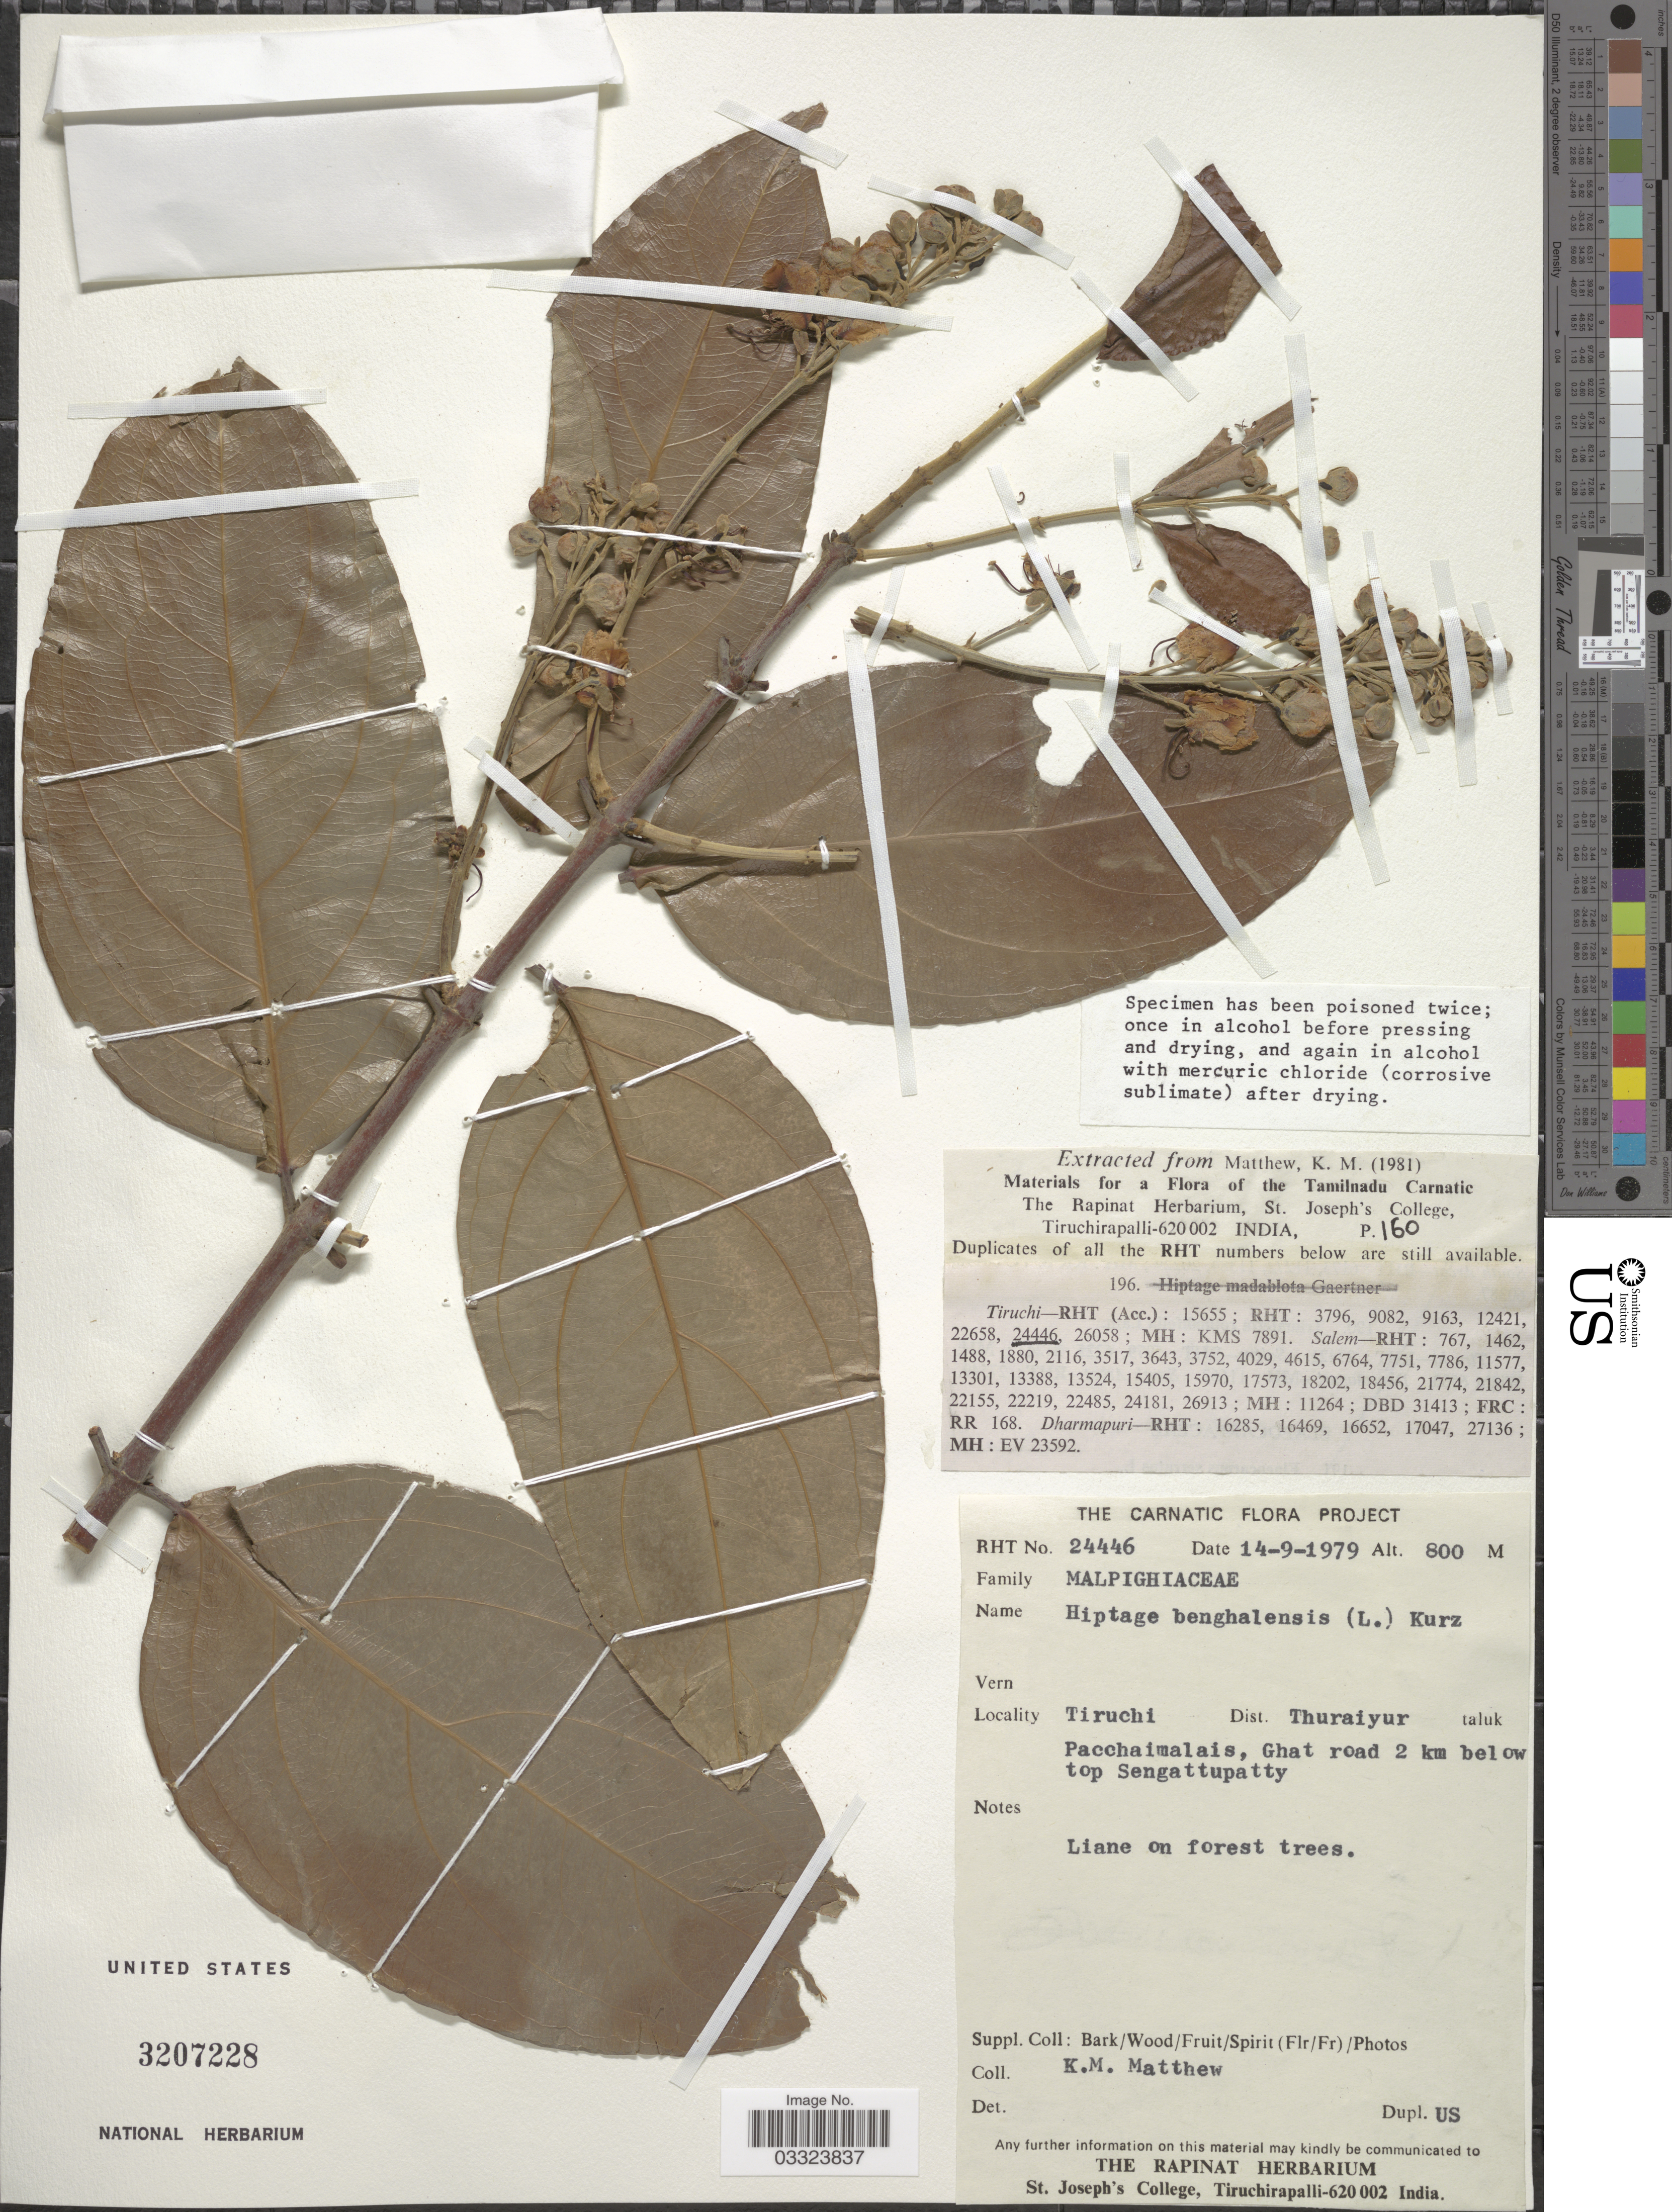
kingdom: Plantae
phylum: Tracheophyta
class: Magnoliopsida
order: Malpighiales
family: Malpighiaceae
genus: Hiptage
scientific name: Hiptage benghalensis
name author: (L.) Kurz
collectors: K. M. Matthew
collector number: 24446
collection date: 1979-09-14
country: India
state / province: Tamil Nadu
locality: Tiruchi. Dist. Thuraiyur taluk Pacchaimalais, Ghat road 2 km below top Sengattupatty.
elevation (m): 800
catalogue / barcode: US 3207228